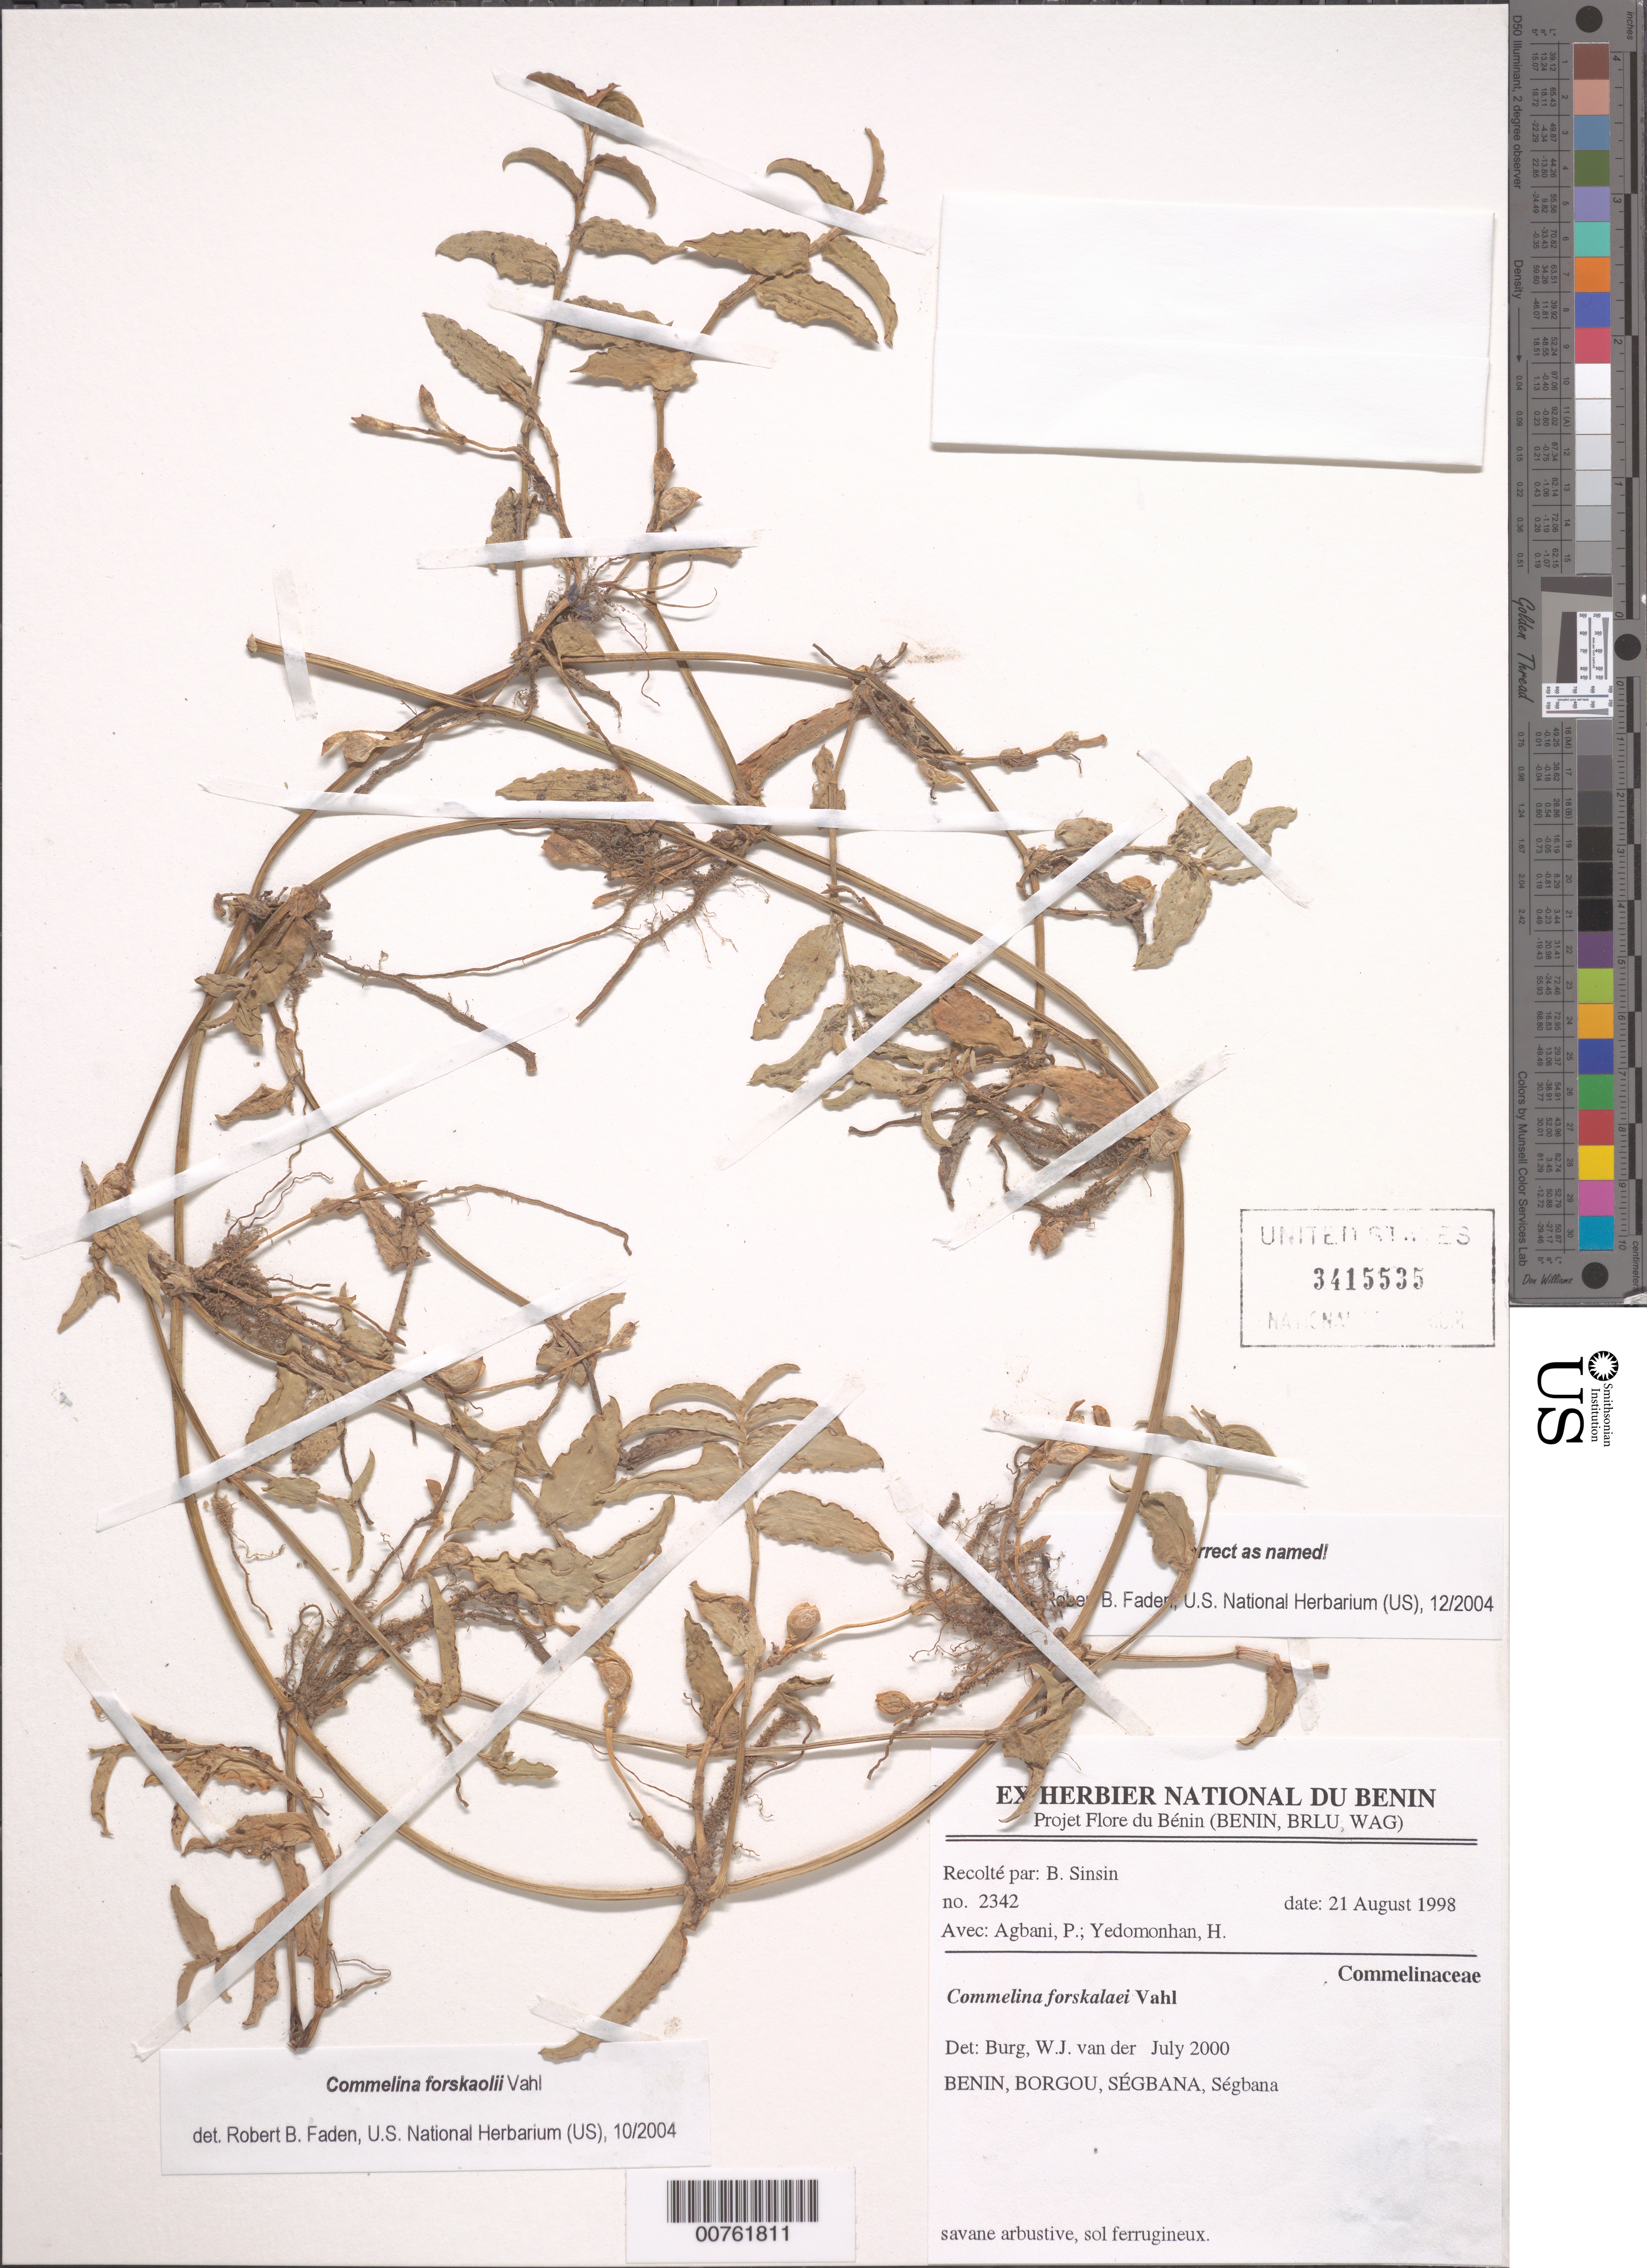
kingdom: Plantae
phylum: Tracheophyta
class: Liliopsida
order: Commelinales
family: Commelinaceae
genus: Commelina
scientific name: Commelina forskaolii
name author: Vahl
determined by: Faden, Robert B., (US), Smithsonian Institution - National Museum of Natural History (UNITED STATES)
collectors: B. Sinsin, P. Agbani & H. Yedomonhan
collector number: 2342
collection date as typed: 21 Aug 1998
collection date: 1998-08-21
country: Benin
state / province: Borgou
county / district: Ségbana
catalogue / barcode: US 3415535